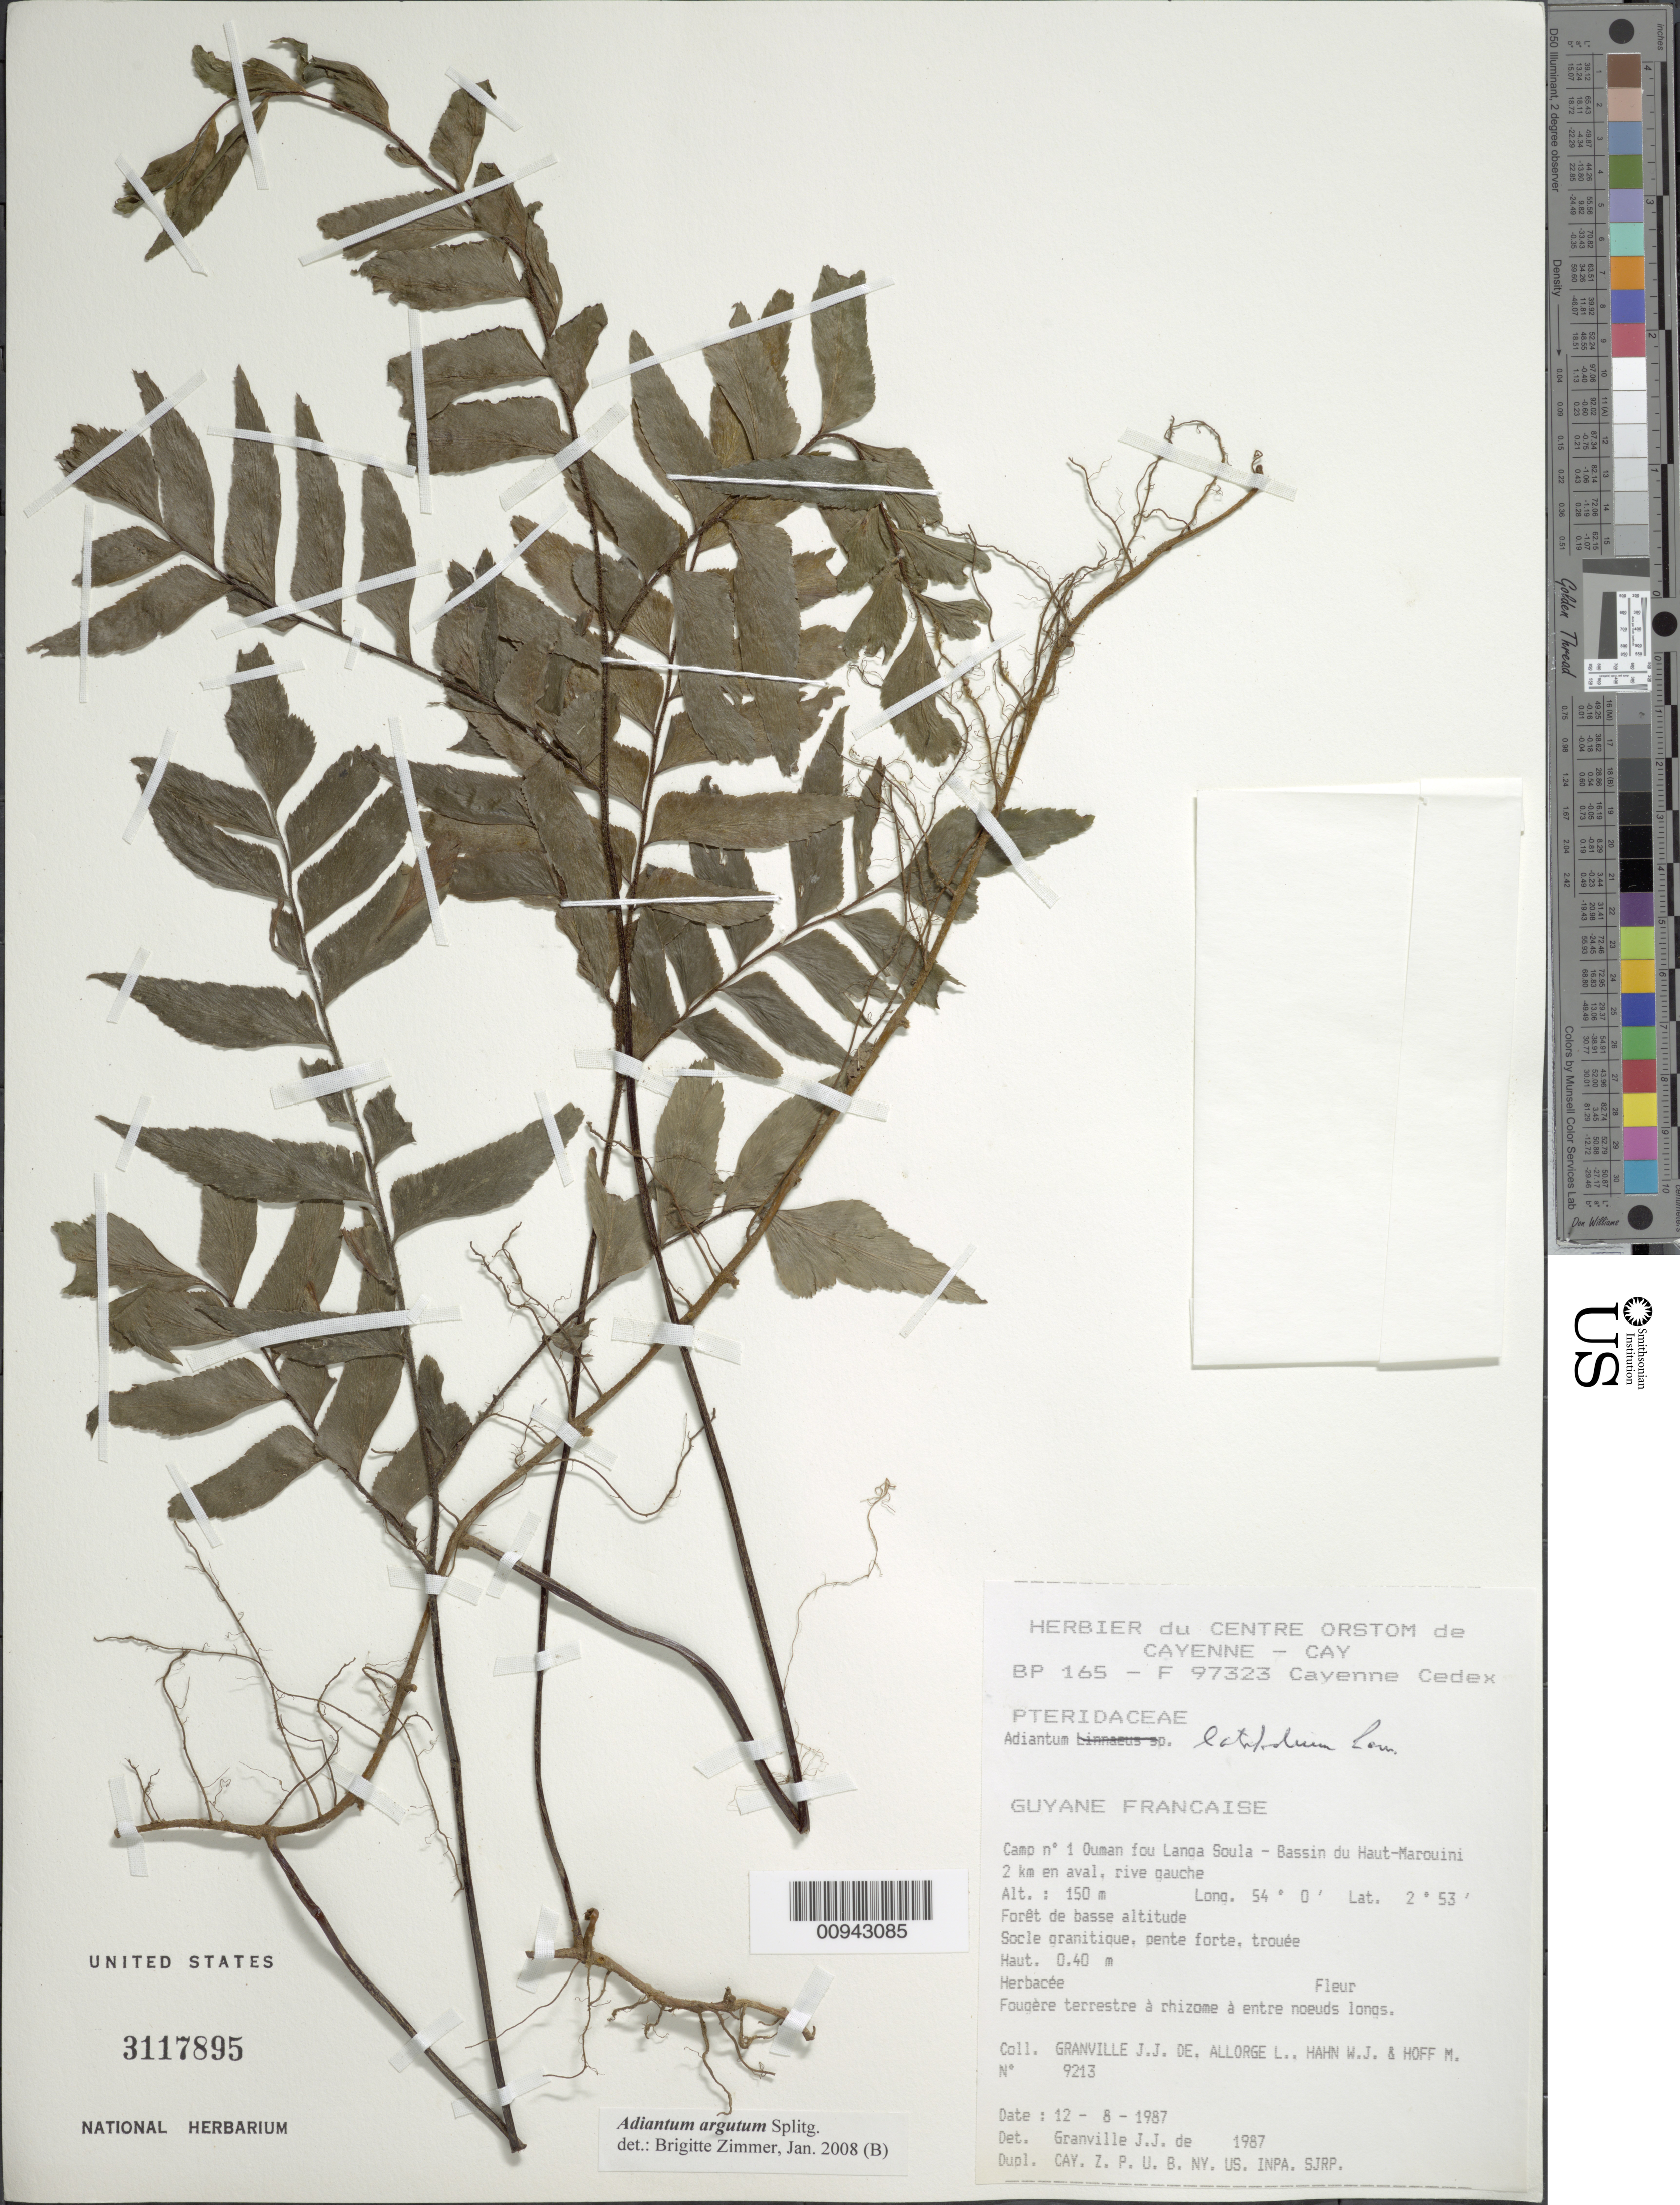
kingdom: Plantae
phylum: Tracheophyta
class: Polypodiopsida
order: Polypodiales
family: Pteridaceae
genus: Adiantum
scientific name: Adiantum argutum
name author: Splitg.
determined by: Zimmer, B.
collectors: J.-J. de Granville, L. Allorge, W. J. Hahn & M. Hoff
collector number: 9213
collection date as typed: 12-Aug-87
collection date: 1987-08-12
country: French Guiana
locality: Camp #1, Ouman fou Langa Soula, Bassin du Haut-Marouini. 2 km en aval. Rive gauche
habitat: Forêt de basse altitude. Socle granitique, pente forte, trouee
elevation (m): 150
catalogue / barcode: US 3117895